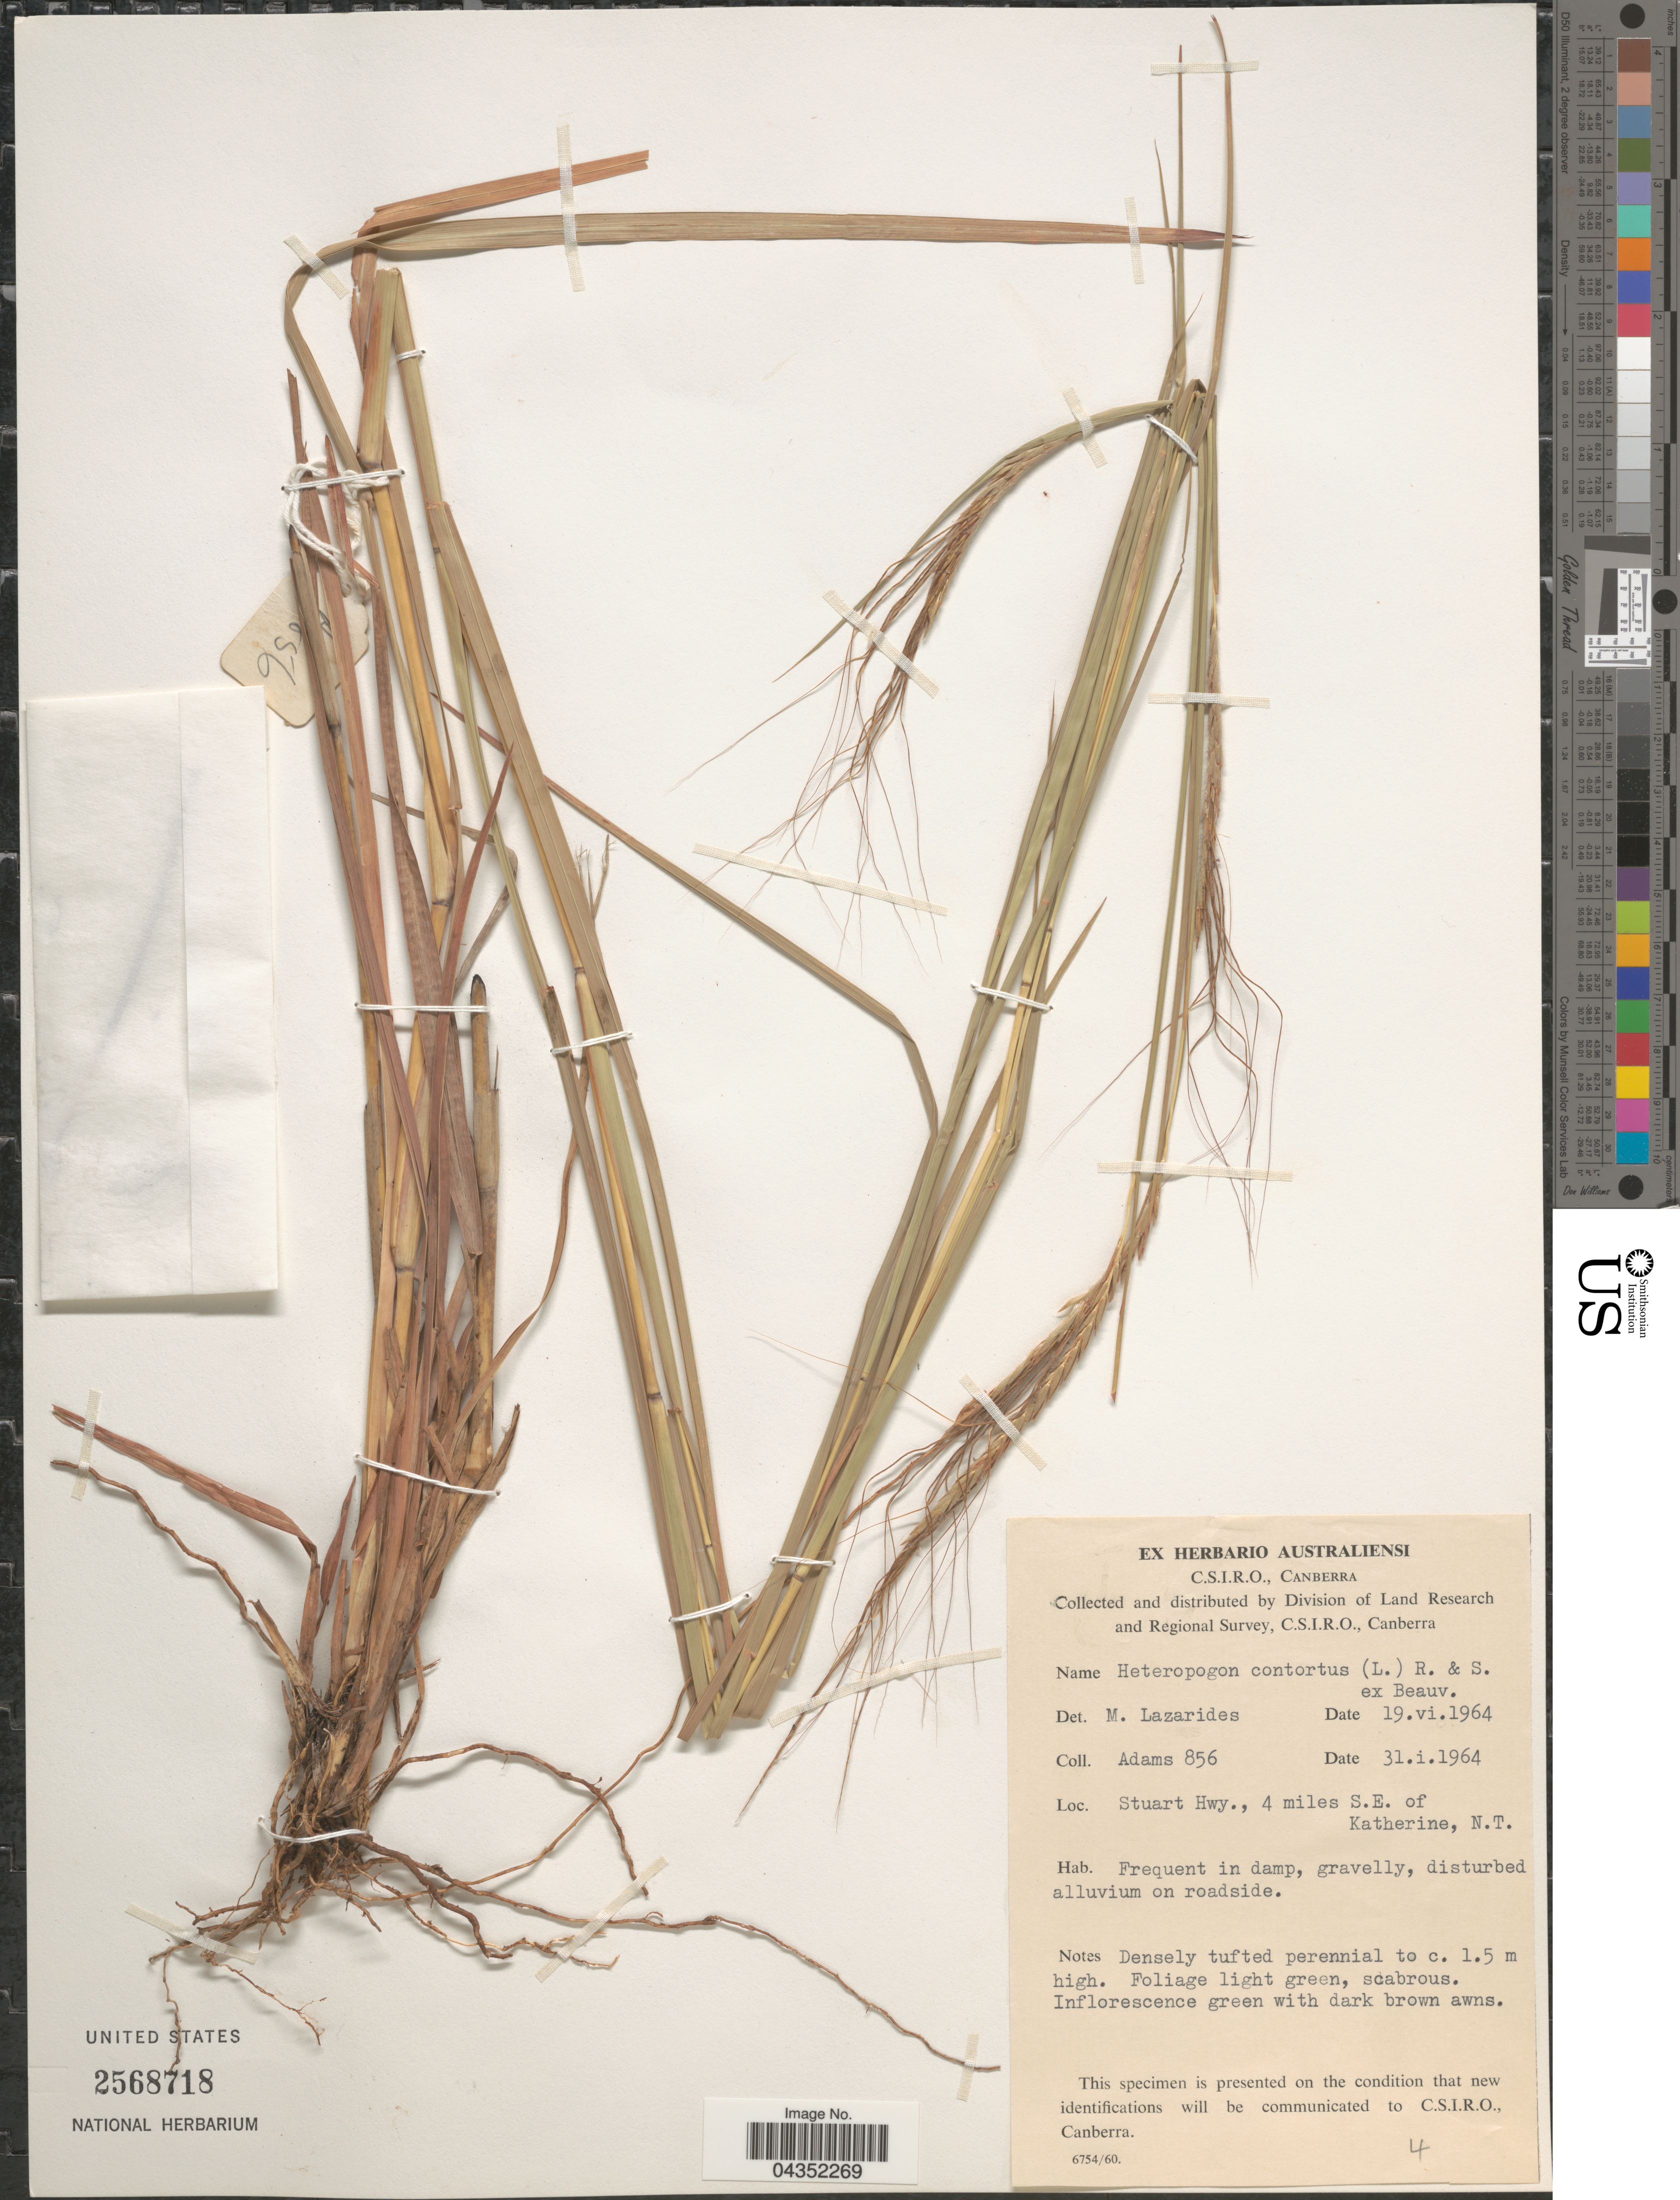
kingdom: Plantae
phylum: Tracheophyta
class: Liliopsida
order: Poales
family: Poaceae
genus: Heteropogon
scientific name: Heteropogon contortus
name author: (L.) P. Beauv. ex Roem. & Schult.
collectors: Adams, --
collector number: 856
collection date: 1964-01-31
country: Australia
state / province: Northern Territory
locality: Division of Land Research and Regional Survey, C.S.I.R.O. Stuart Hwy., 4 miles S.E. of Katherine.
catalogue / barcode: US 2568718